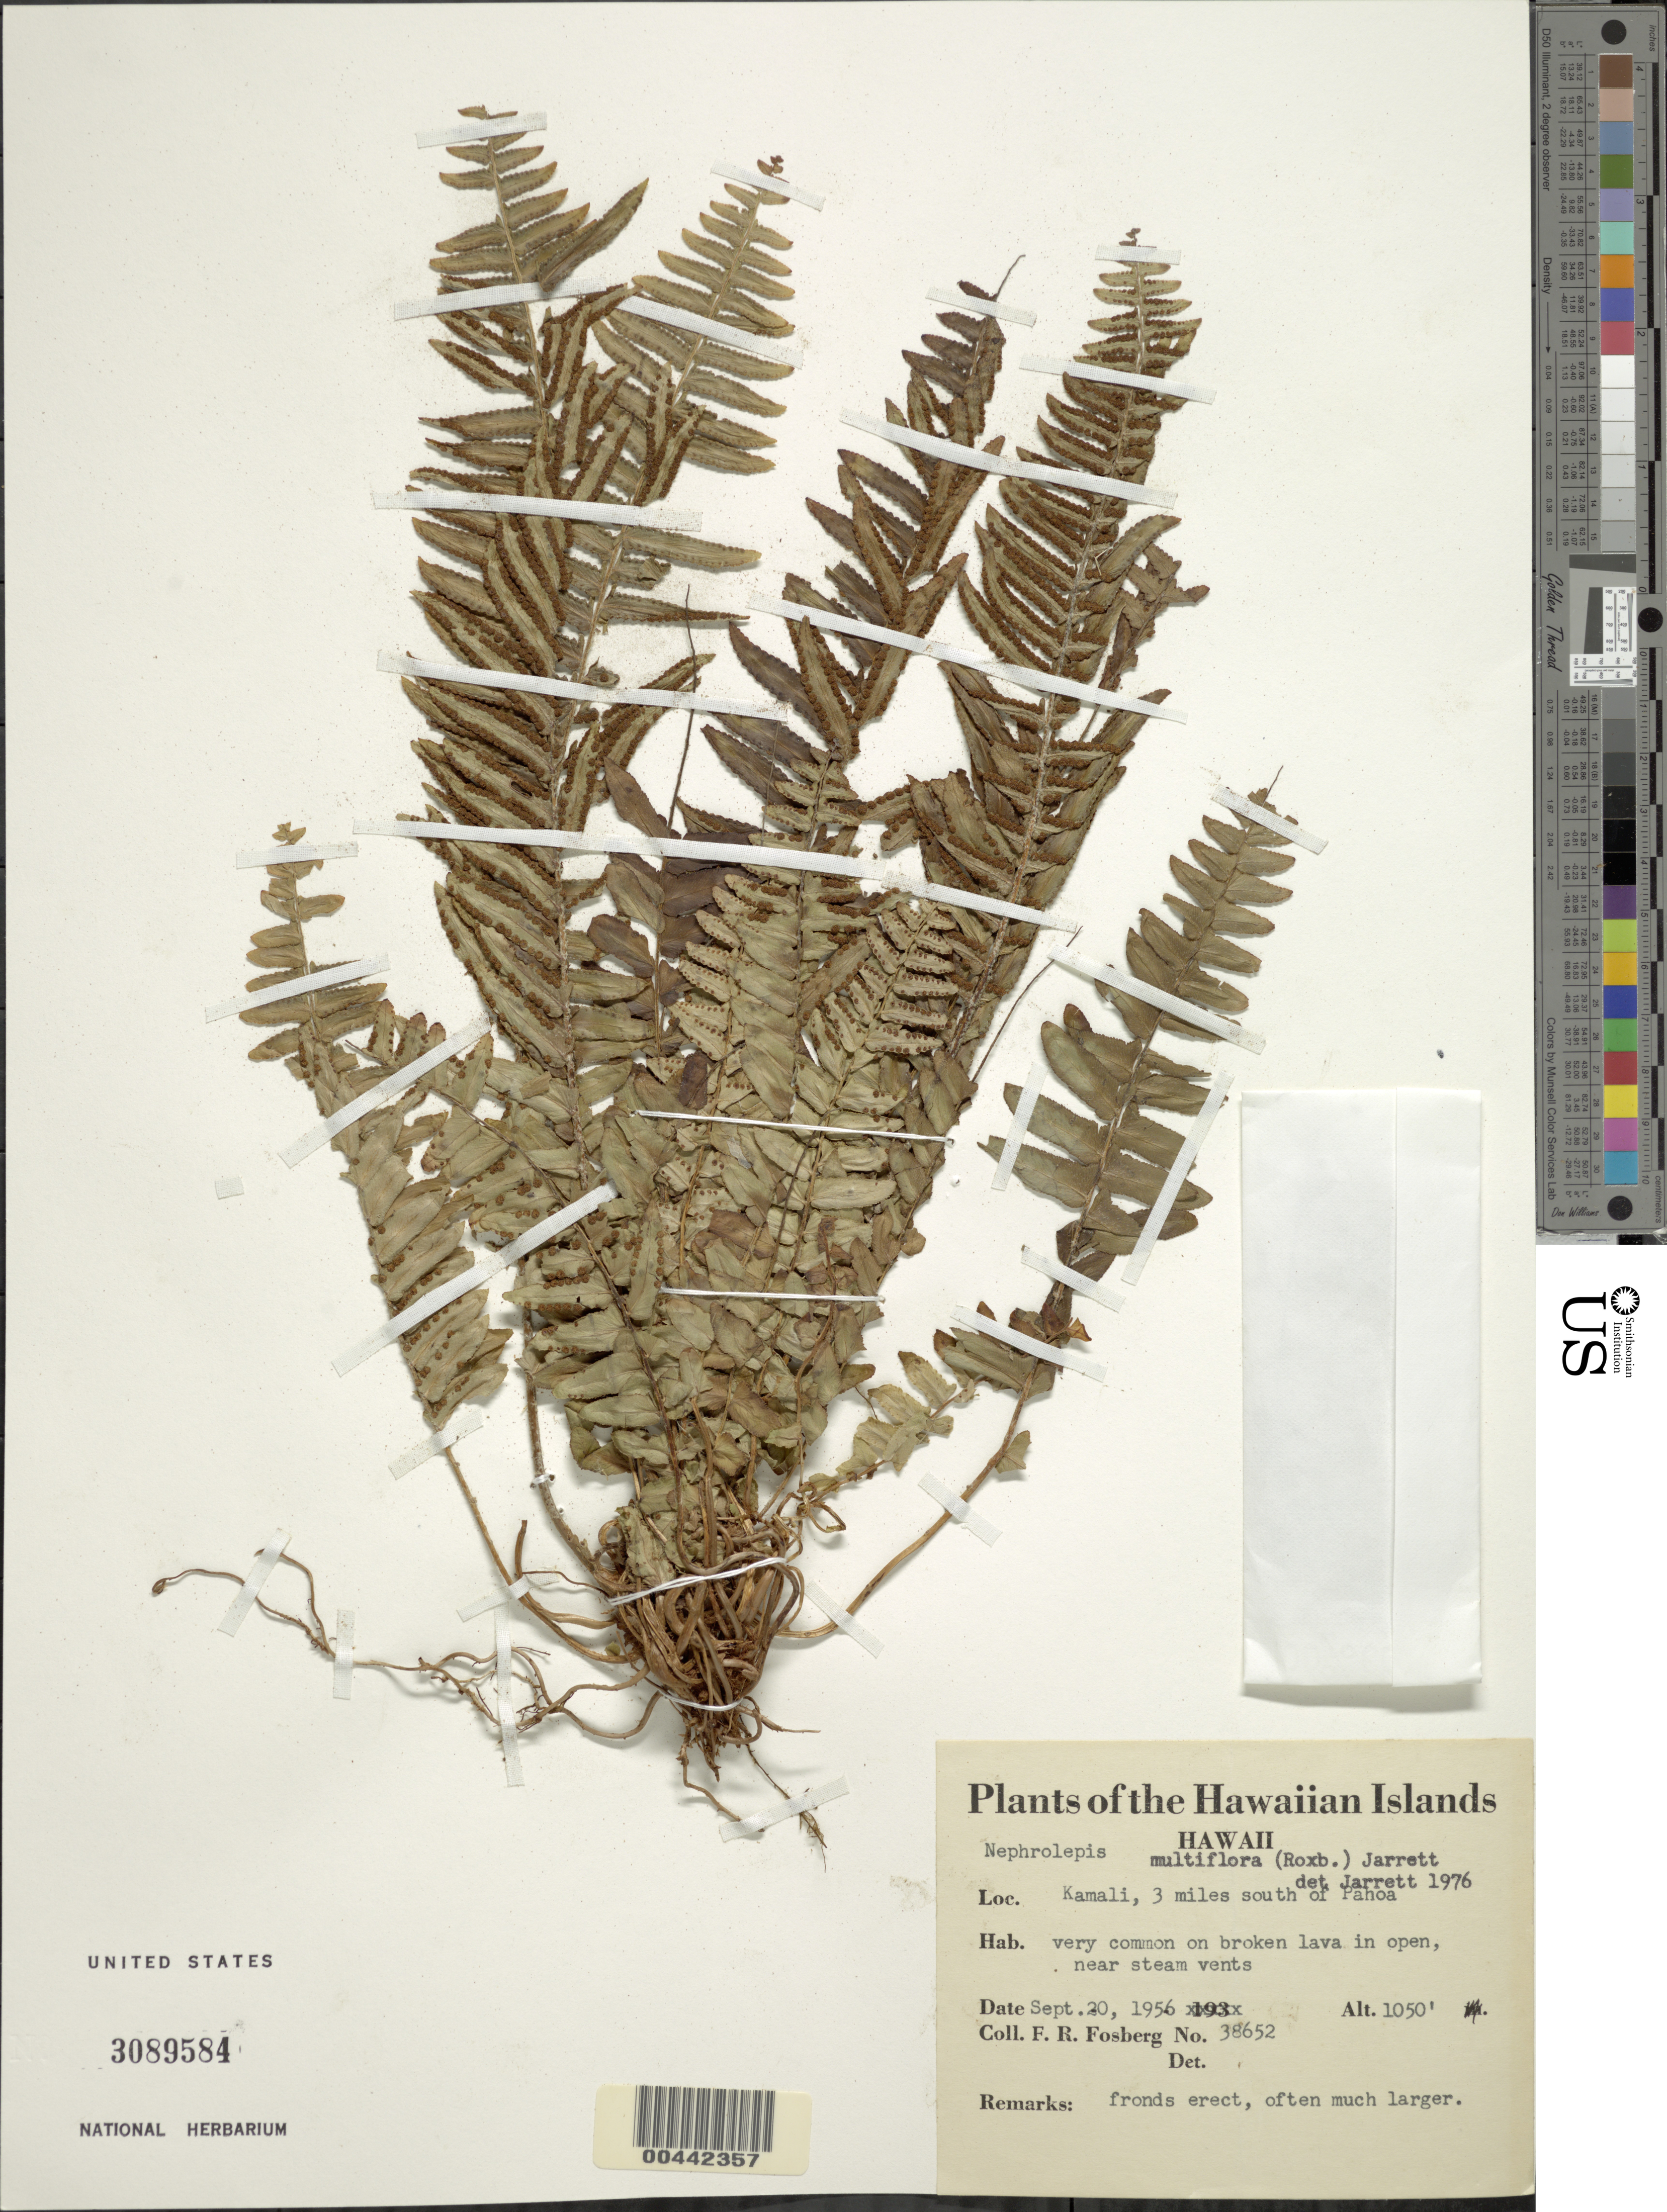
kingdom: Plantae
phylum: Tracheophyta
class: Polypodiopsida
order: Polypodiales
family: Nephrolepidaceae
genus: Nephrolepis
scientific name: Nephrolepis multiflora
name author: (Roxb.) F.M. Jarrett ex C.V. Morton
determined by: Jarrett, Frances M.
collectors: F. R. Fosberg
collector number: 38652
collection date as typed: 20 Sep 1956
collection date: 1956-09-20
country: United States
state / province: Hawaii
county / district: Hawaii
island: Hawaii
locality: Kamali, 3 mi S of Pahoa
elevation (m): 320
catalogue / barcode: US 3089584